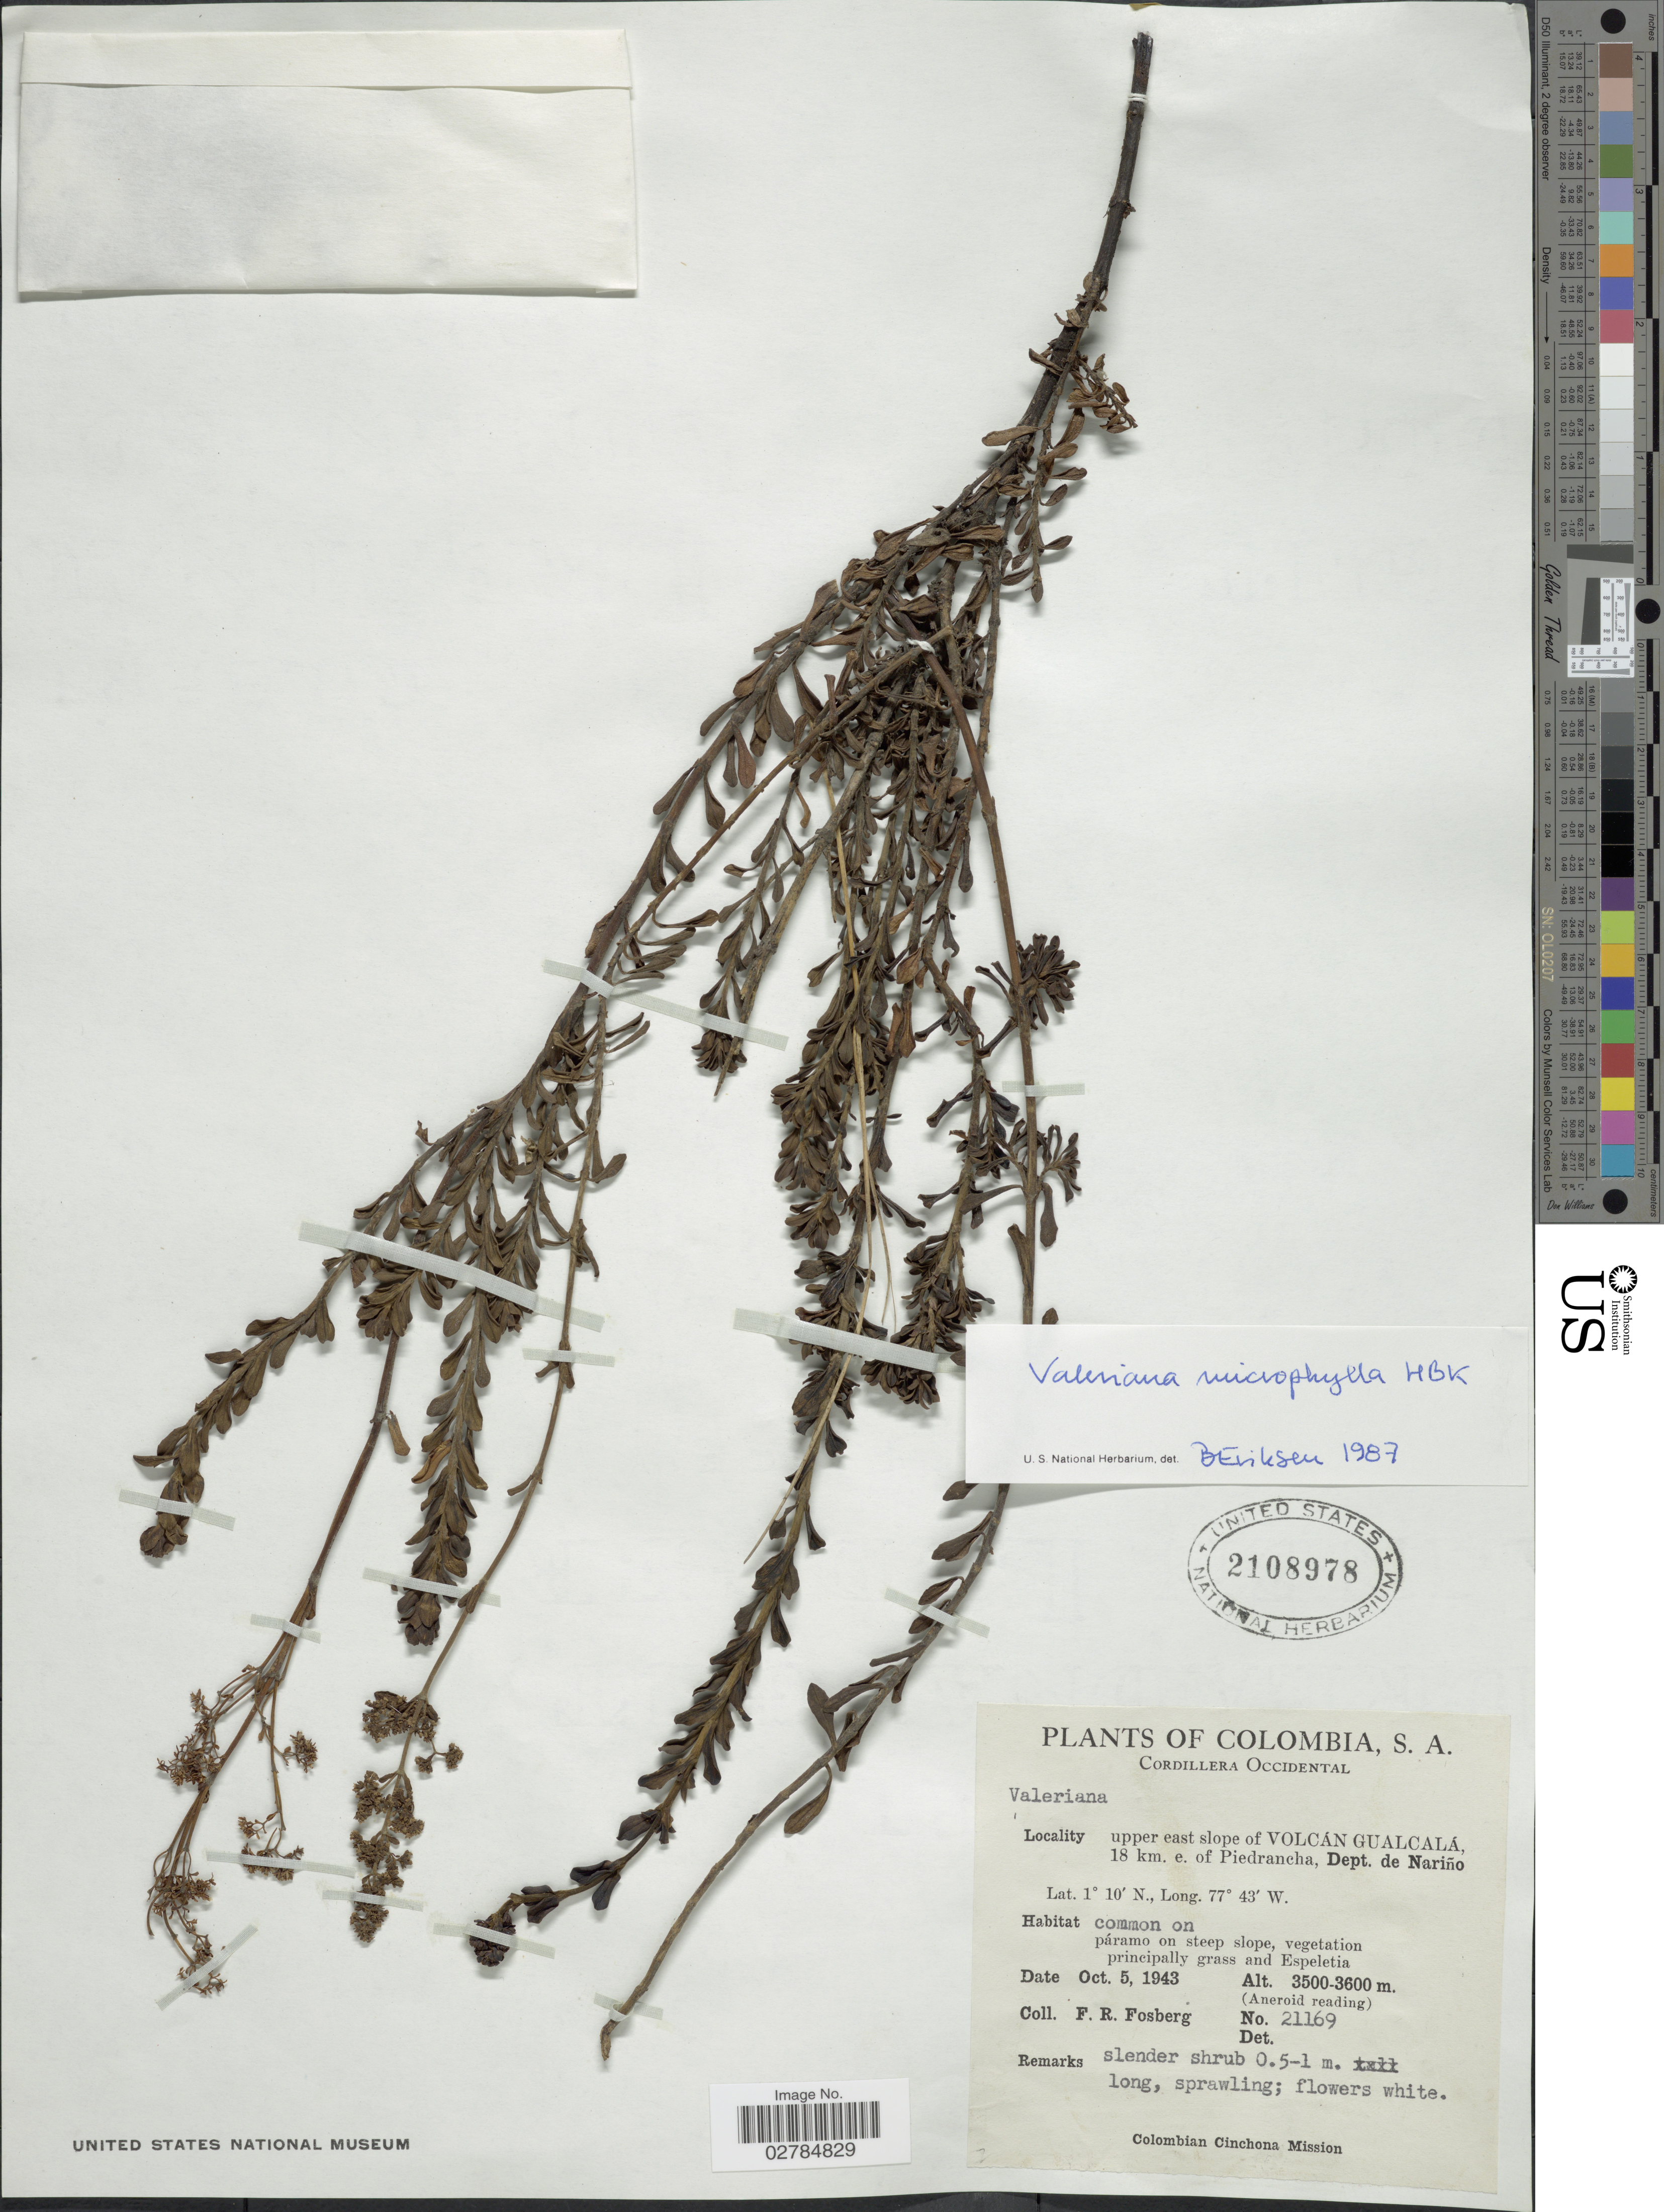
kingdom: Plantae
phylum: Tracheophyta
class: Magnoliopsida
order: Dipsacales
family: Caprifoliaceae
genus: Valeriana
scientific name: Valeriana microphylla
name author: Kunth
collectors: F. R. Fosberg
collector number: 21169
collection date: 1943-10-05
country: Colombia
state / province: Nariño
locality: Cordillera Occidental. Upper east slope of Volcán Gualcalá, 18 km. e. of Piedrancha, Dept. de Nariño.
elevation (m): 3500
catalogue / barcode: US 2108978